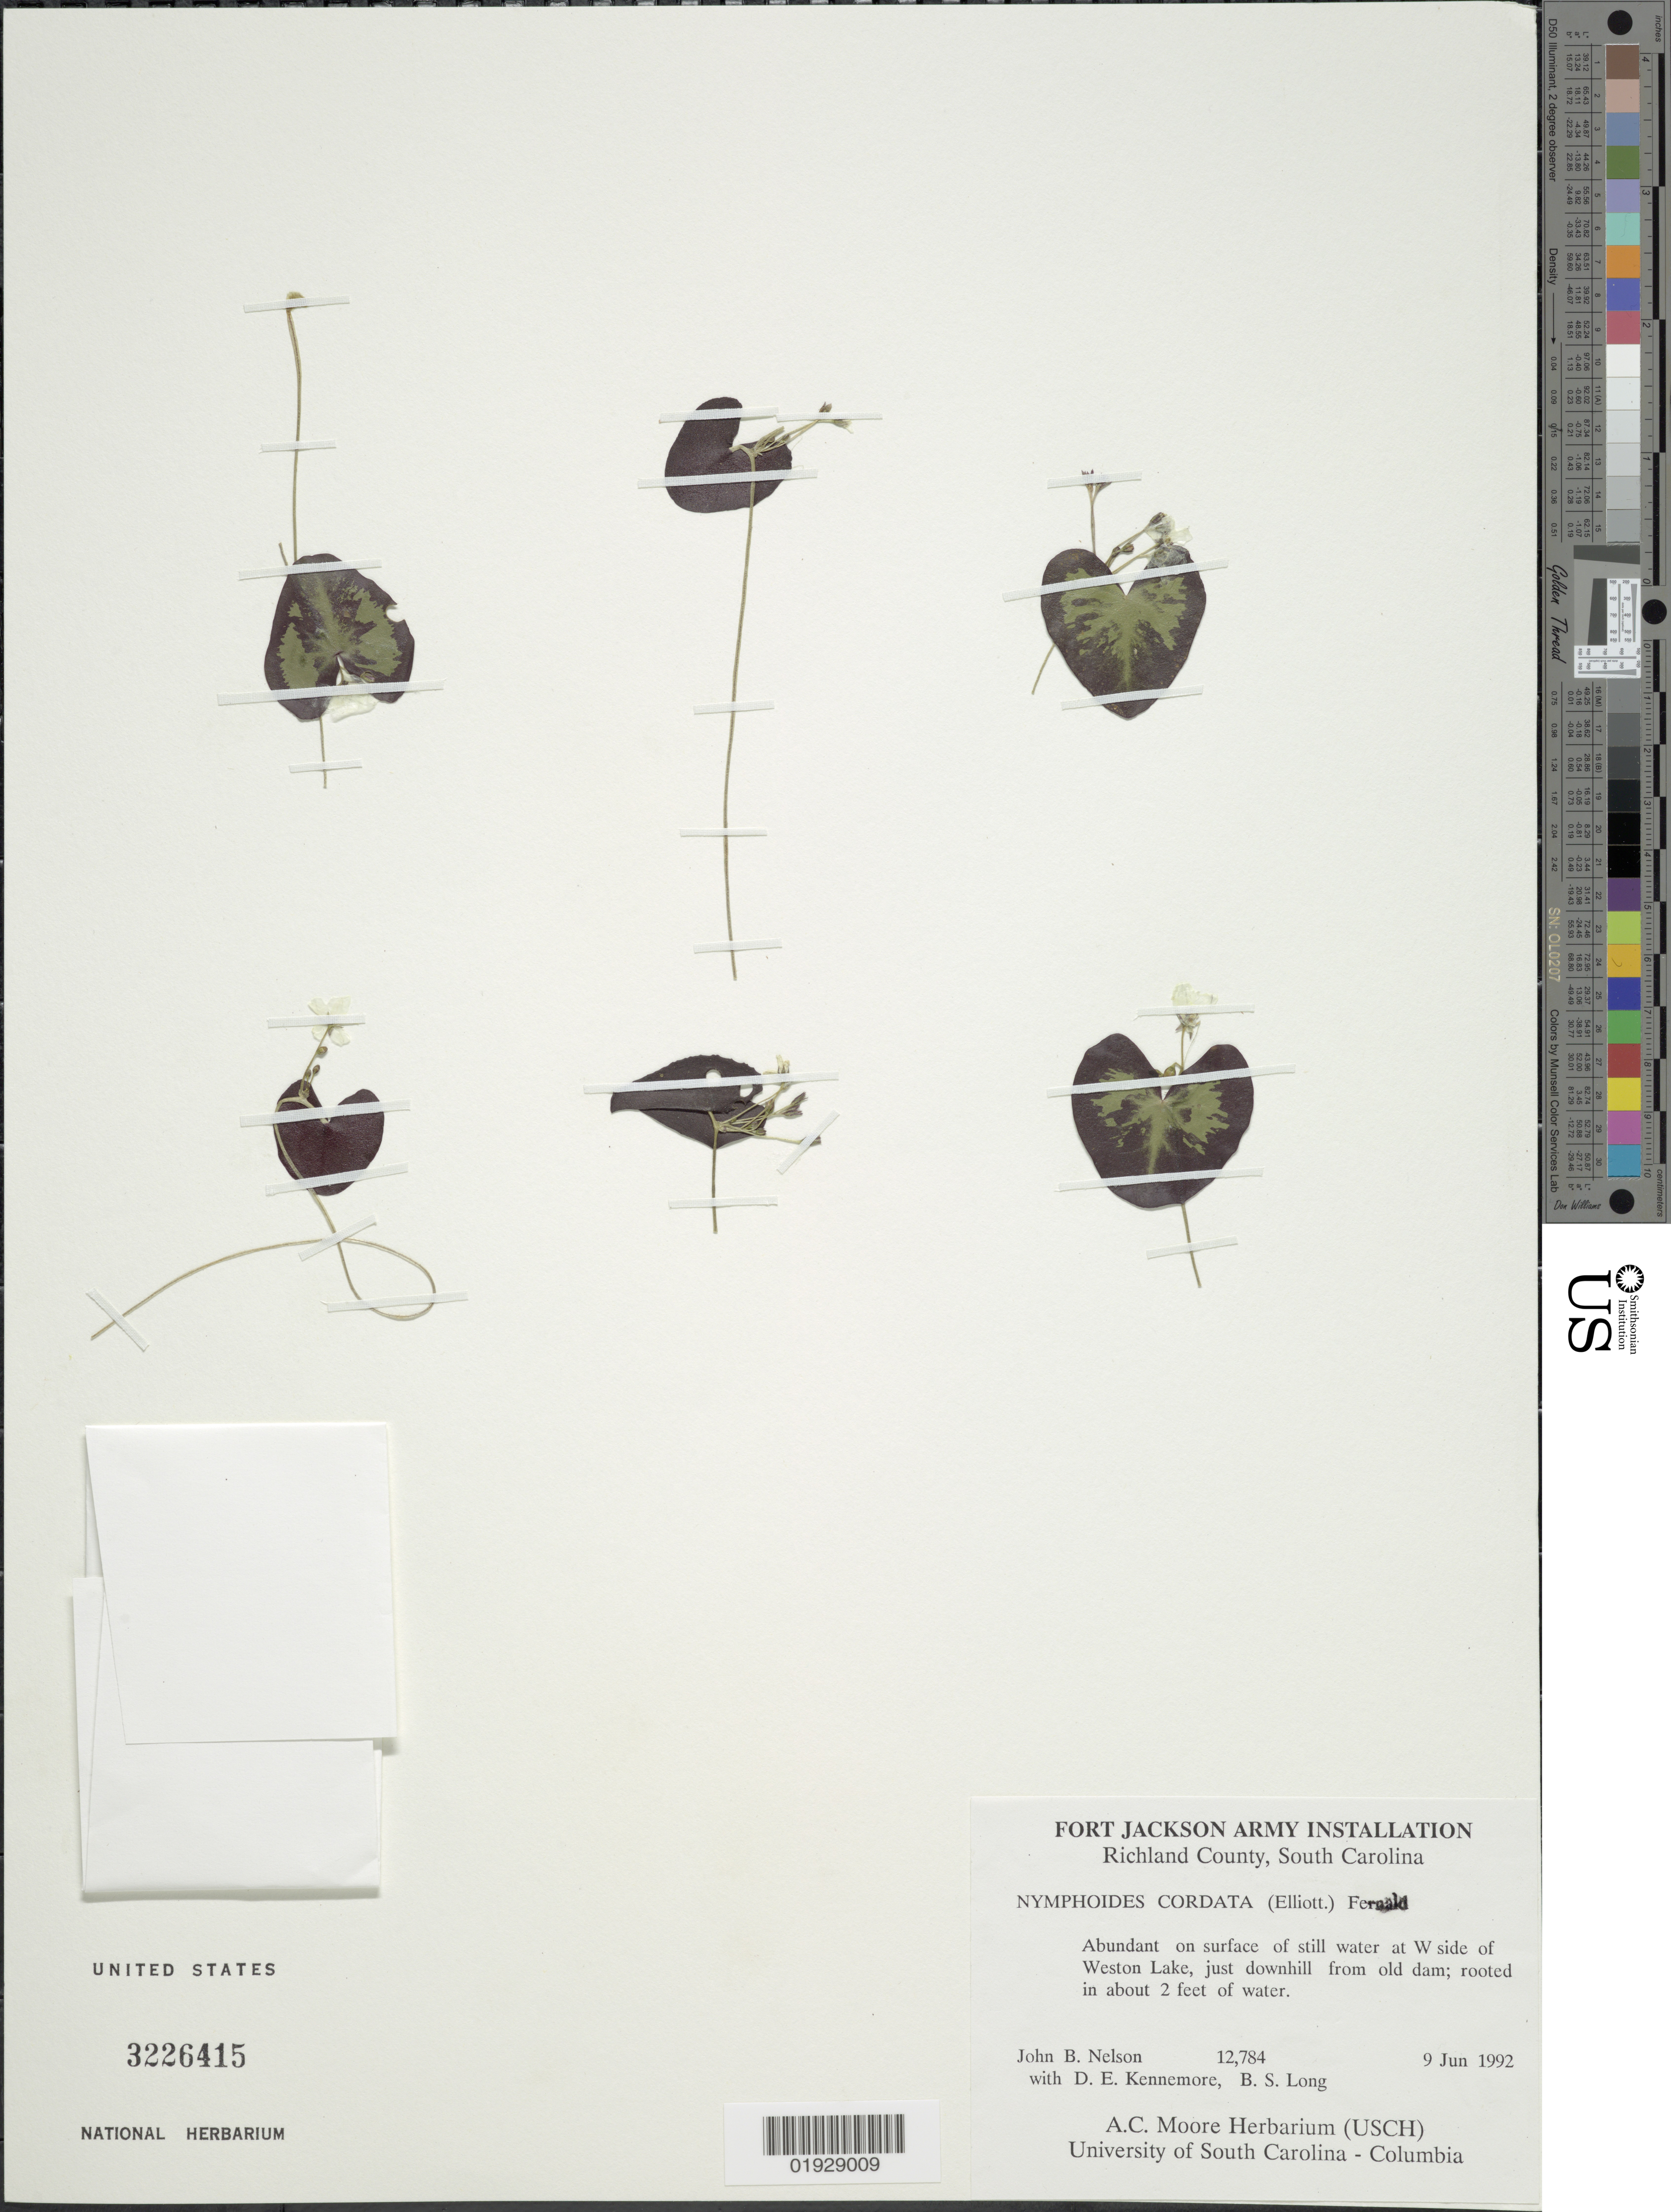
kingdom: Plantae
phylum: Tracheophyta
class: Magnoliopsida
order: Asterales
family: Menyanthaceae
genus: Nymphoides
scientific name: Nymphoides cordata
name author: (Elliot) Fernald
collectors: J. B. Nelson, D. Kennemore & B. Long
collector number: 12784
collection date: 1992-06-09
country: United States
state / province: South Carolina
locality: Richland County, Abundant on surface of still water at W side of Weston Lake, just downhill from old dam.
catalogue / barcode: US 3226415